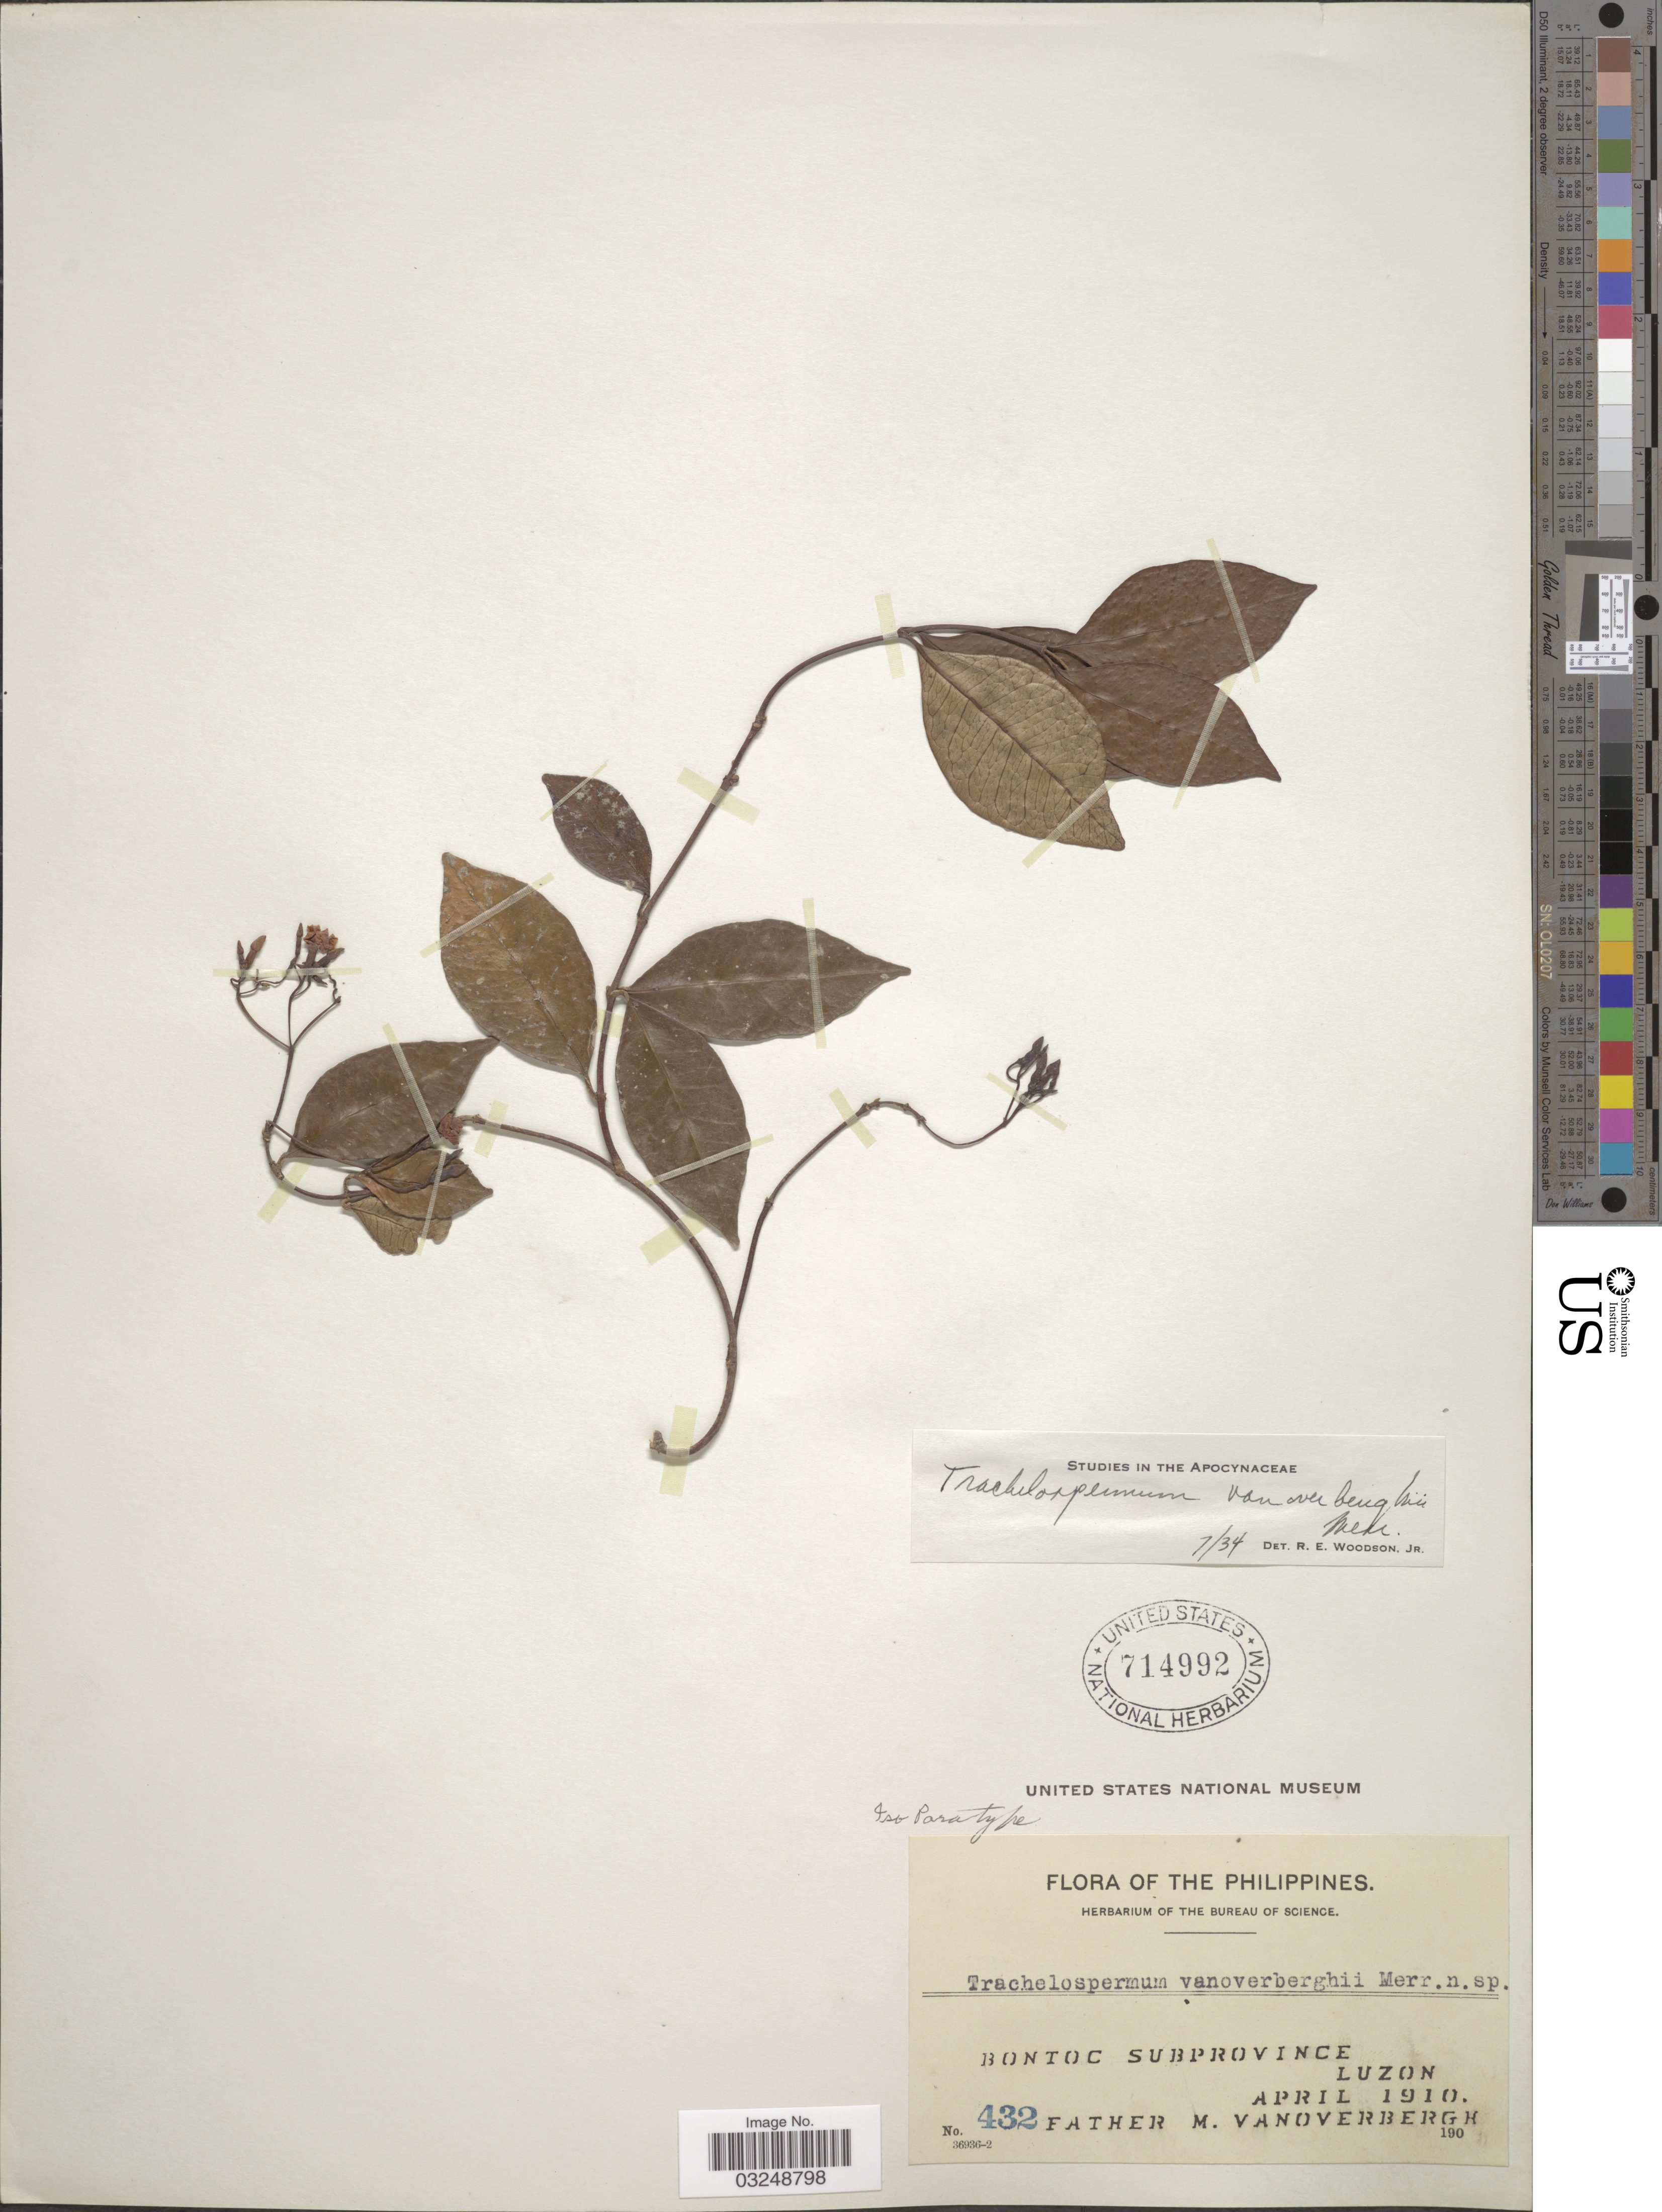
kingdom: Plantae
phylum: Tracheophyta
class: Magnoliopsida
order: Gentianales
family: Apocynaceae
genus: Trachelospermum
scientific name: Trachelospermum vanoverberghii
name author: Merr.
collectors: F. Vanoverbergh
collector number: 432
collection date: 1910-04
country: Philippines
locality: Bontoc Subprovince, Luzon.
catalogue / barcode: US 714992